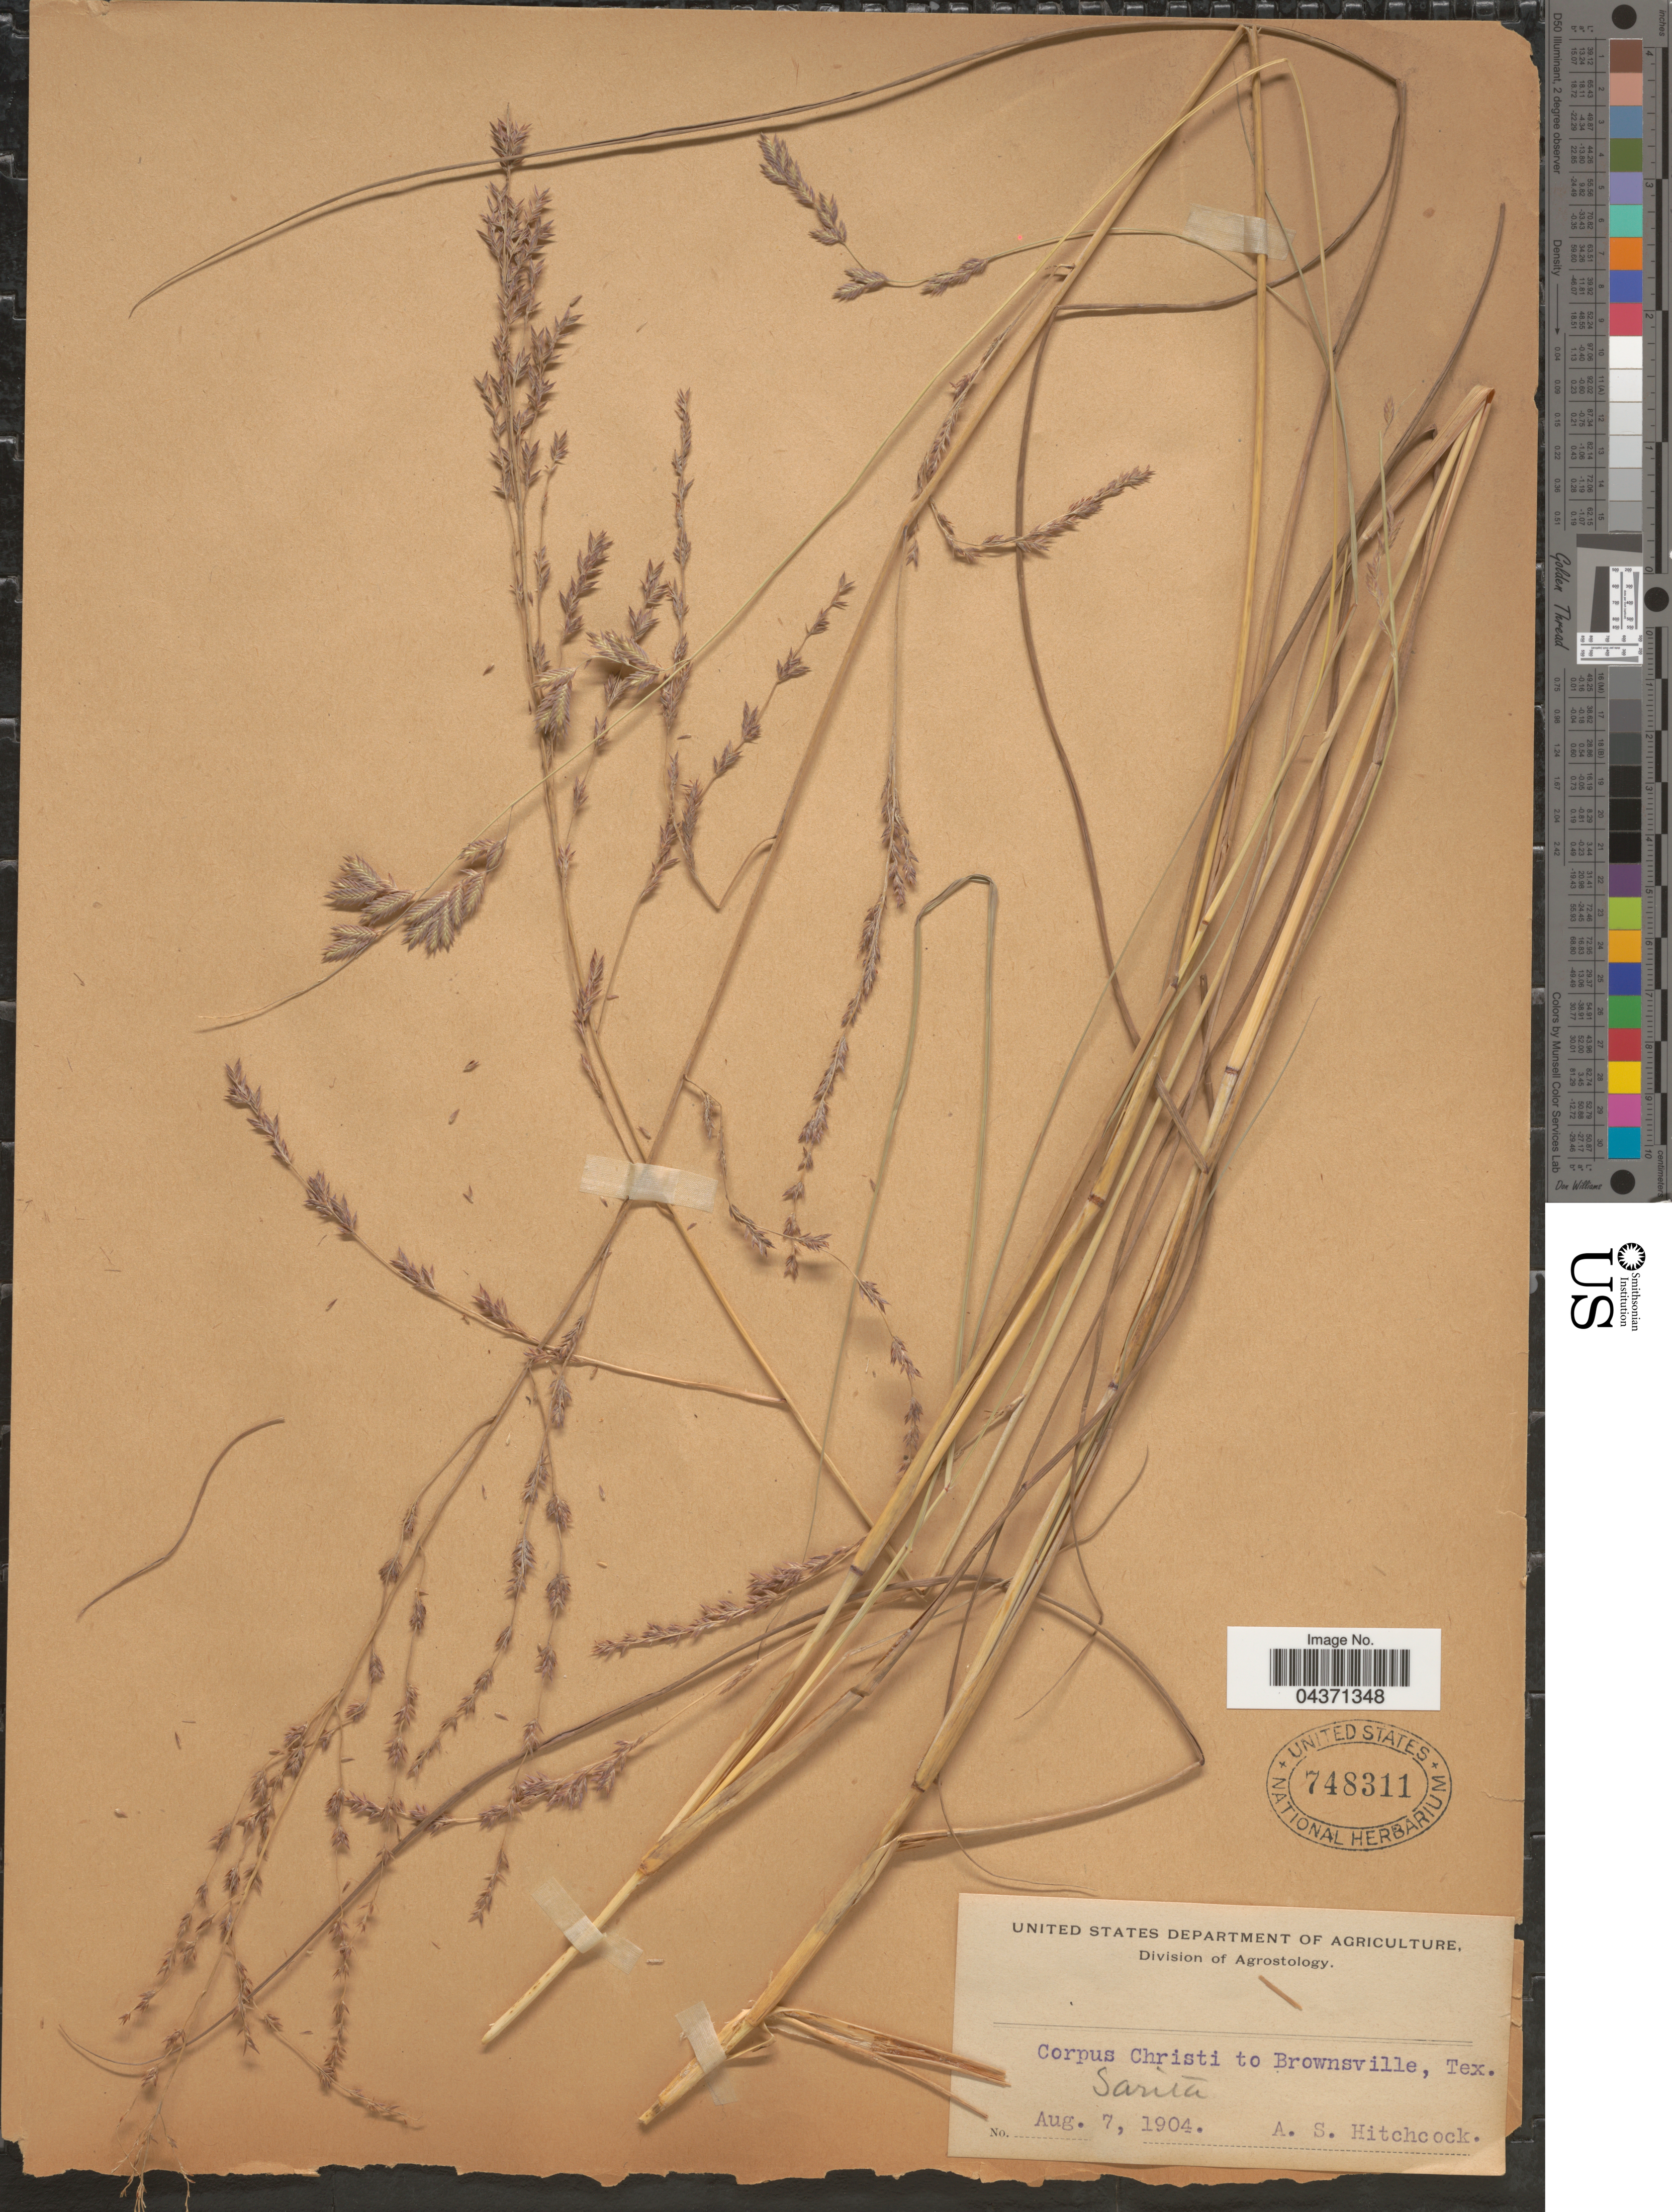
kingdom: Plantae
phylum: Tracheophyta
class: Liliopsida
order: Poales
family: Poaceae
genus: Eragrostis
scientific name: Eragrostis secundiflora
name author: J. Presl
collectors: A. S. Hitchcock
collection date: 1904-08-07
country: United States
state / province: Texas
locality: Corpus Christi to Brownsville. Sarita.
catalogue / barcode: US 748311